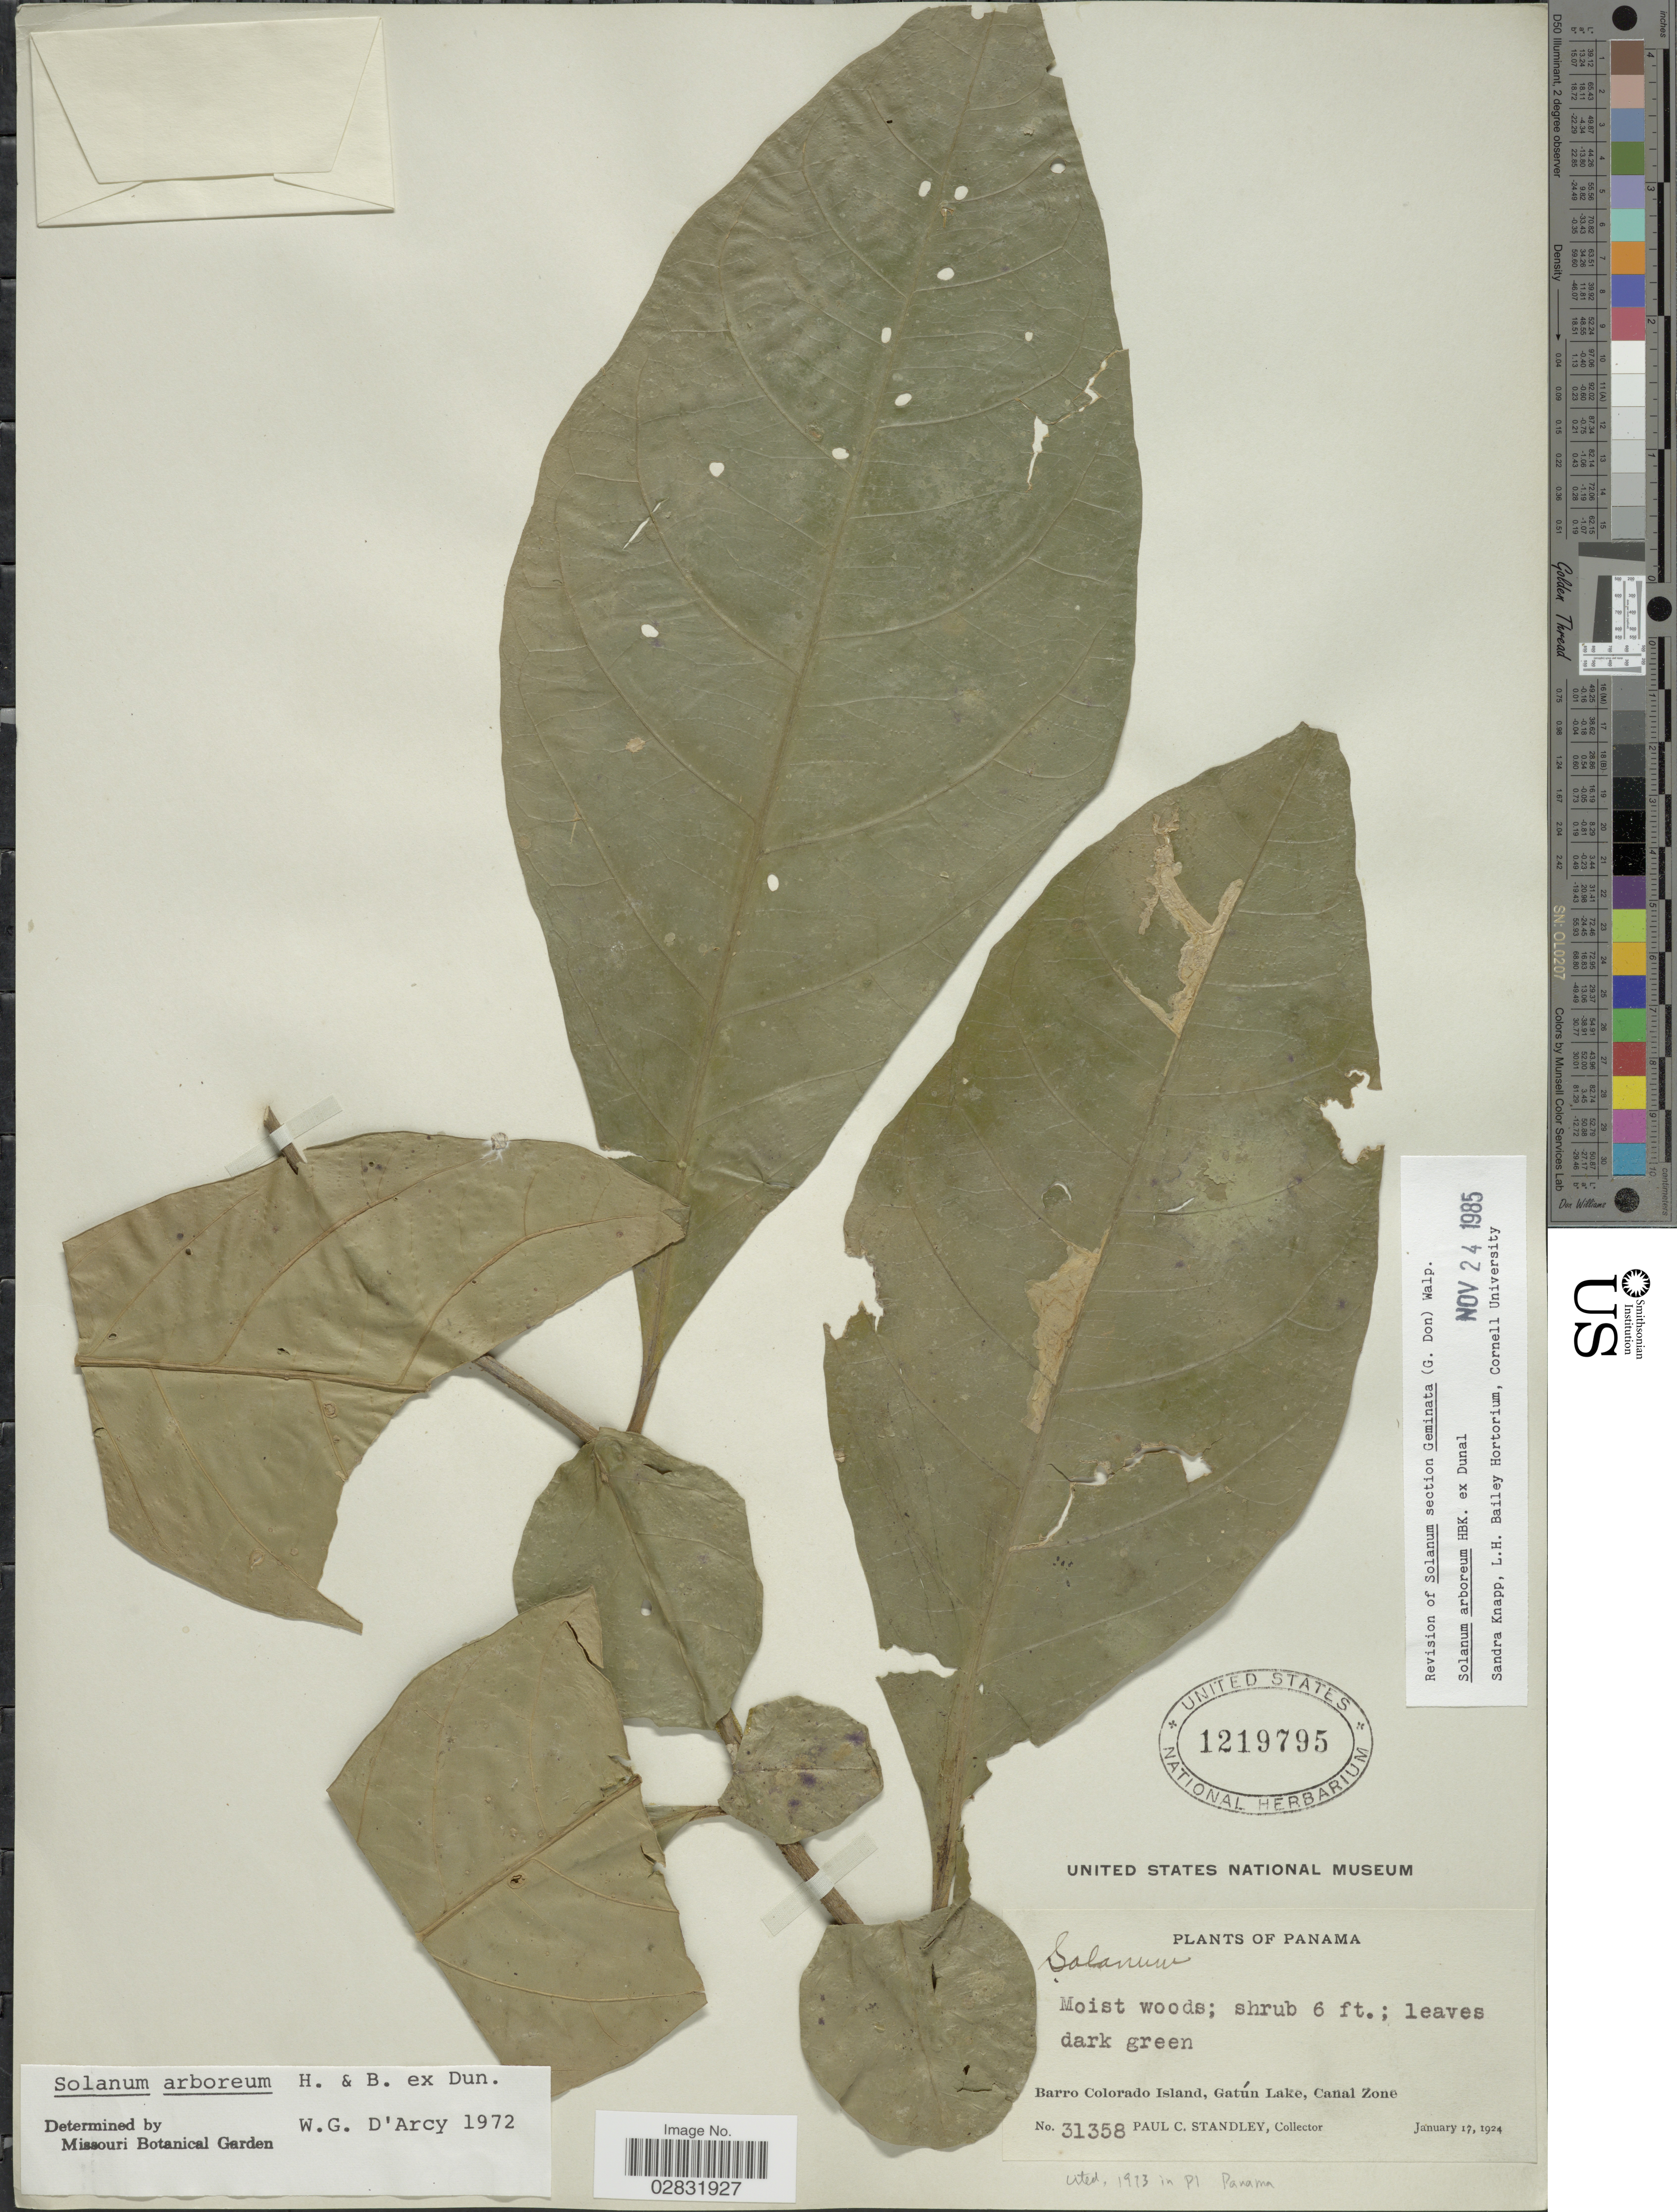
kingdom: Plantae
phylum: Tracheophyta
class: Magnoliopsida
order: Solanales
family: Solanaceae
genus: Solanum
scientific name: Solanum arboreum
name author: Dunal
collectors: P. C. Standley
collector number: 31358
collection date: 1924-01-17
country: Panama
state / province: Panamá Oeste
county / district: Canal Zone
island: Barro Colorado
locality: Barro Colorado Island, Gatún Lake, Canal Zone.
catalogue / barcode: US 1219795